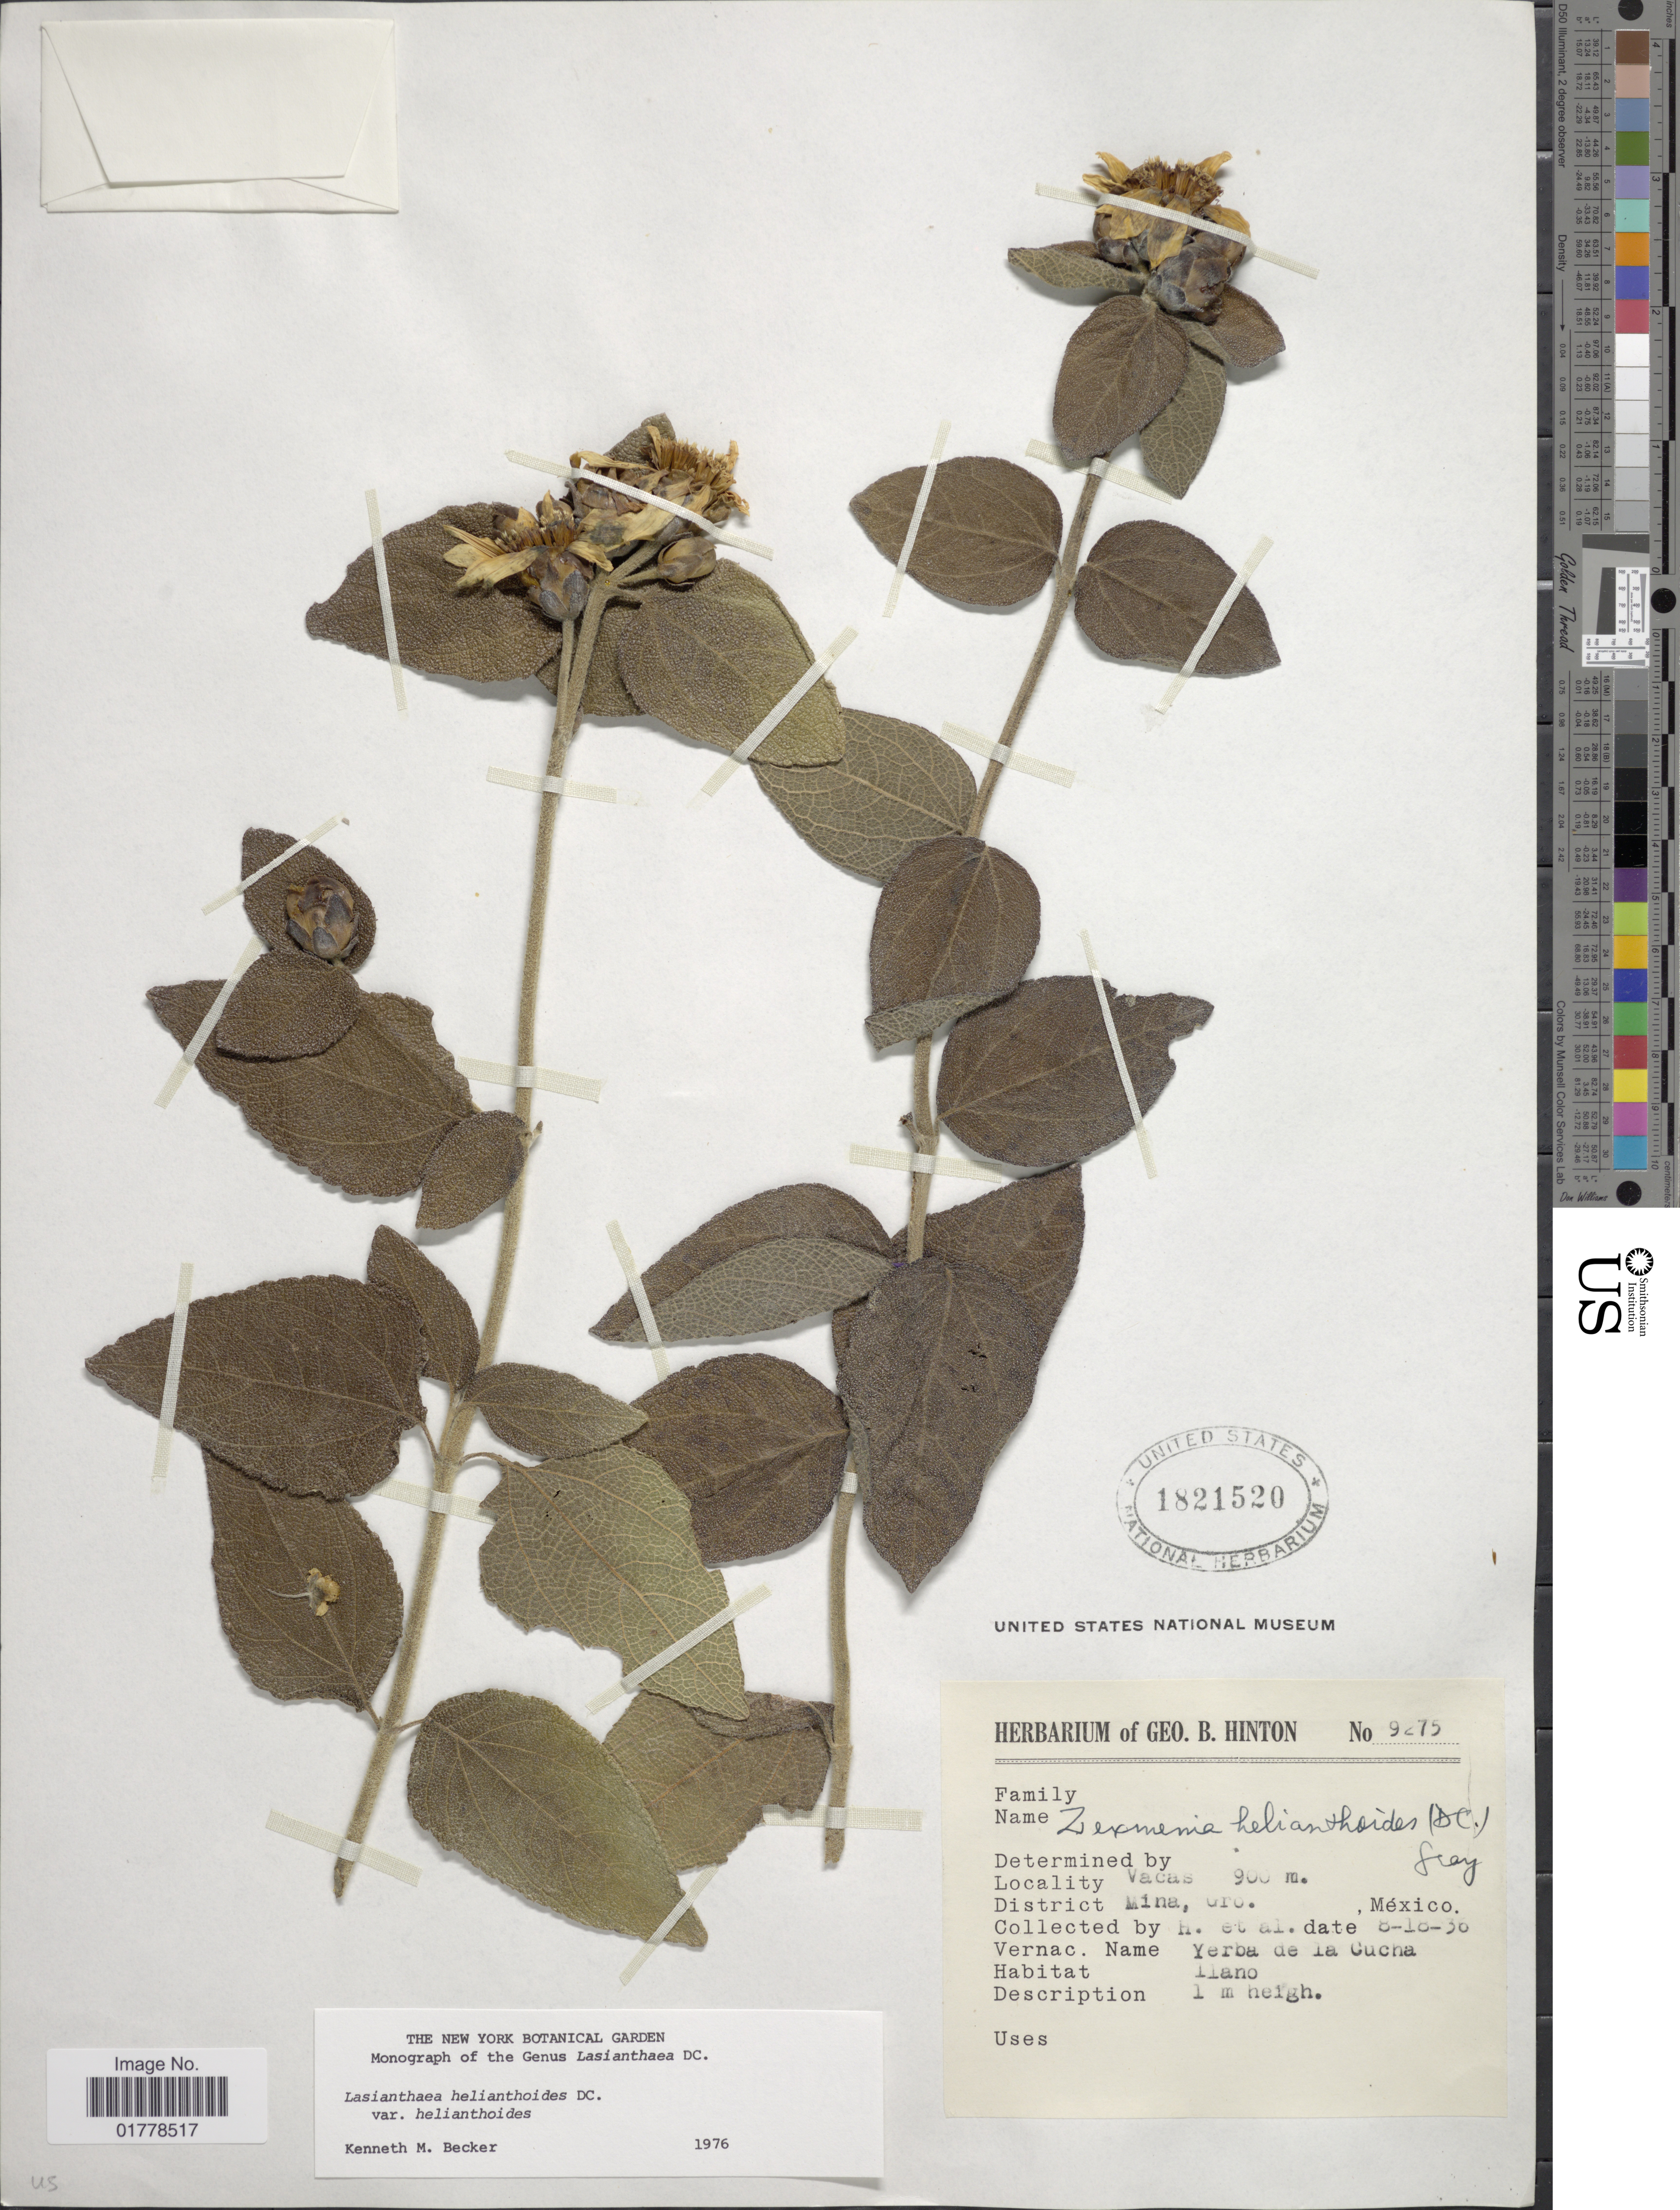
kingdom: Plantae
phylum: Tracheophyta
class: Magnoliopsida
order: Asterales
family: Asteraceae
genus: Lasianthaea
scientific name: Lasianthaea helianthoides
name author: Zucc. & DC.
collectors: G. B. Hinton & et al.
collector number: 9275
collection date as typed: Transcribed d/m/y: 18/8/30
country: Mexico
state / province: Guerrero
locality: Vacas. District Mina, Gro., México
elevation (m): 900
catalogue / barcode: US 1821520